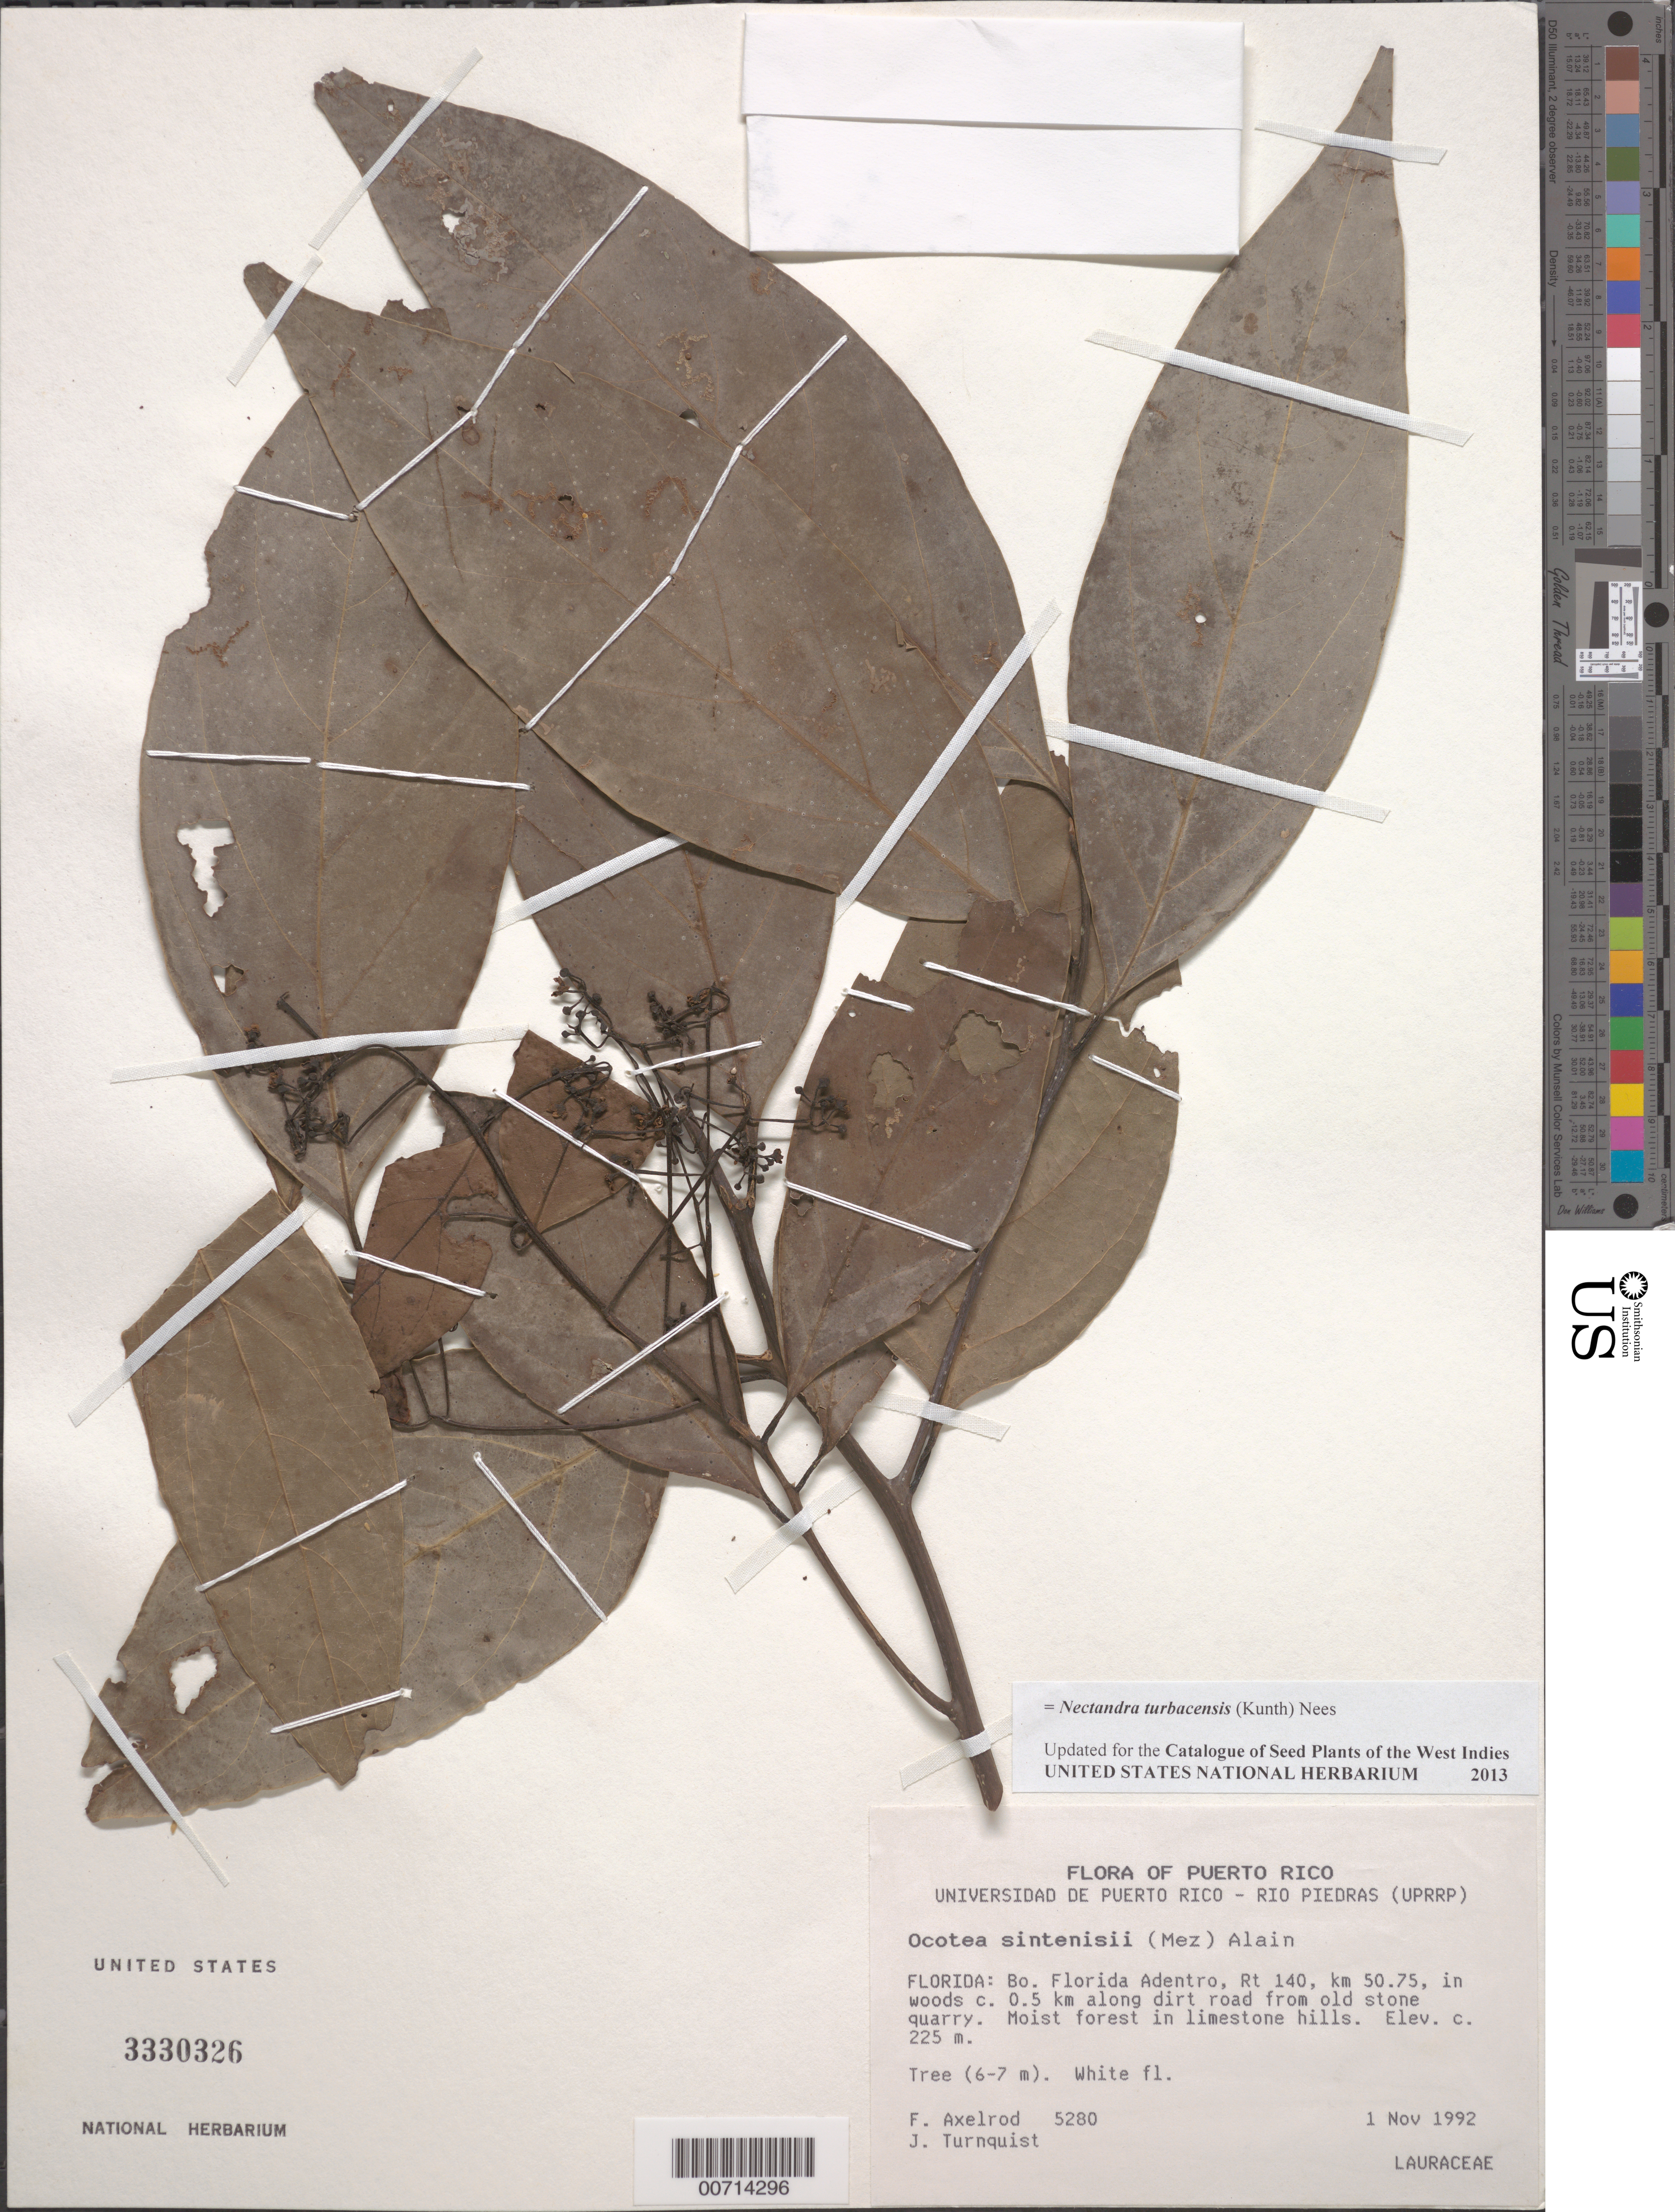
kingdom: Plantae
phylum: Tracheophyta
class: Magnoliopsida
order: Laurales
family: Lauraceae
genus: Nectandra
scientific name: Nectandra turbacensis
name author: (Kunth) Nees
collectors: F. S. Axelrod & J. Turnquist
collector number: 5280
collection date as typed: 01 Nov 1992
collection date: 1992-11-01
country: Puerto Rico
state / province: Florida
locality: Florida: Bo. Florida Adentro, rte 140, km 50.75, in woods c. 0.5 km along dirt road from old stone quarry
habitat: Moist forest in limestone hills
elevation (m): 225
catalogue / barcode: US 3330326